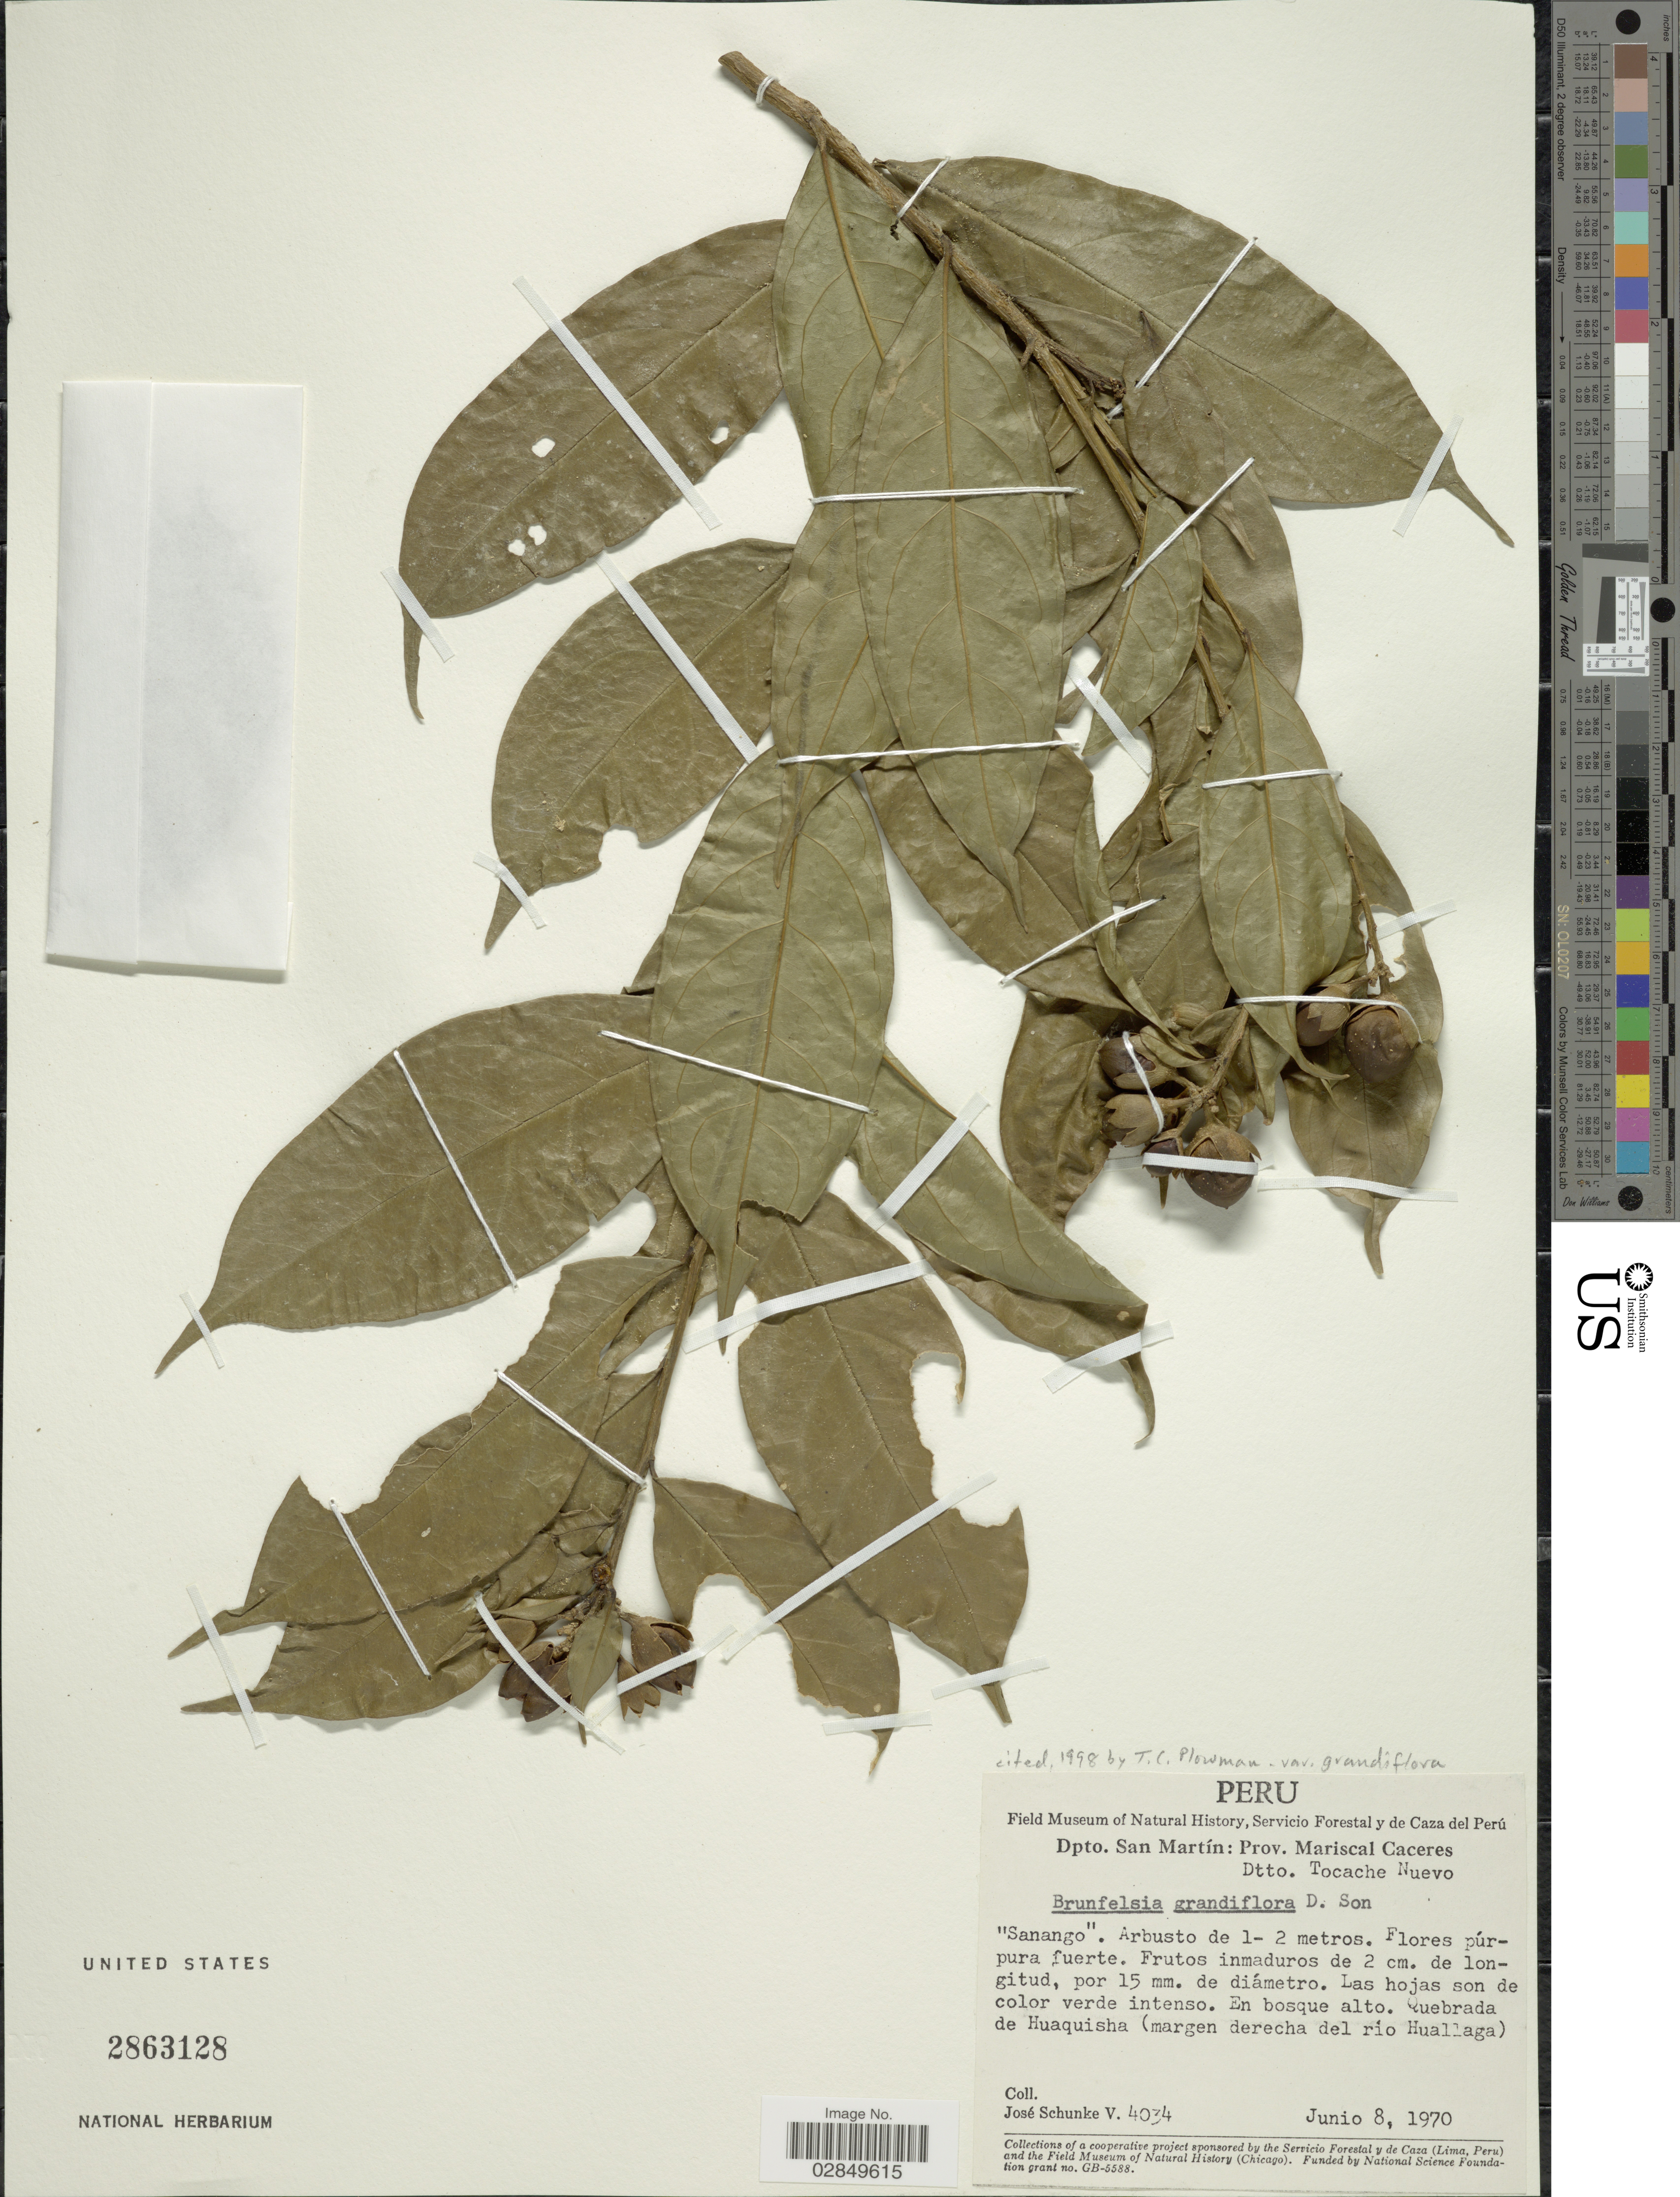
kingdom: Plantae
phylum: Tracheophyta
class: Magnoliopsida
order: Solanales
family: Solanaceae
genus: Brunfelsia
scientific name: Brunfelsia grandiflora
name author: D. Don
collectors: J. Schunke Vigo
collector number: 4034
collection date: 1970-06-08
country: Peru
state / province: San Martín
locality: Dpto. San Martín, Prov. Mariscal Caceres, Dtto. Tocache Nuevo, Quebrada de Huaquisha (margen derecha del río Huallaga).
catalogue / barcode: US 2863128